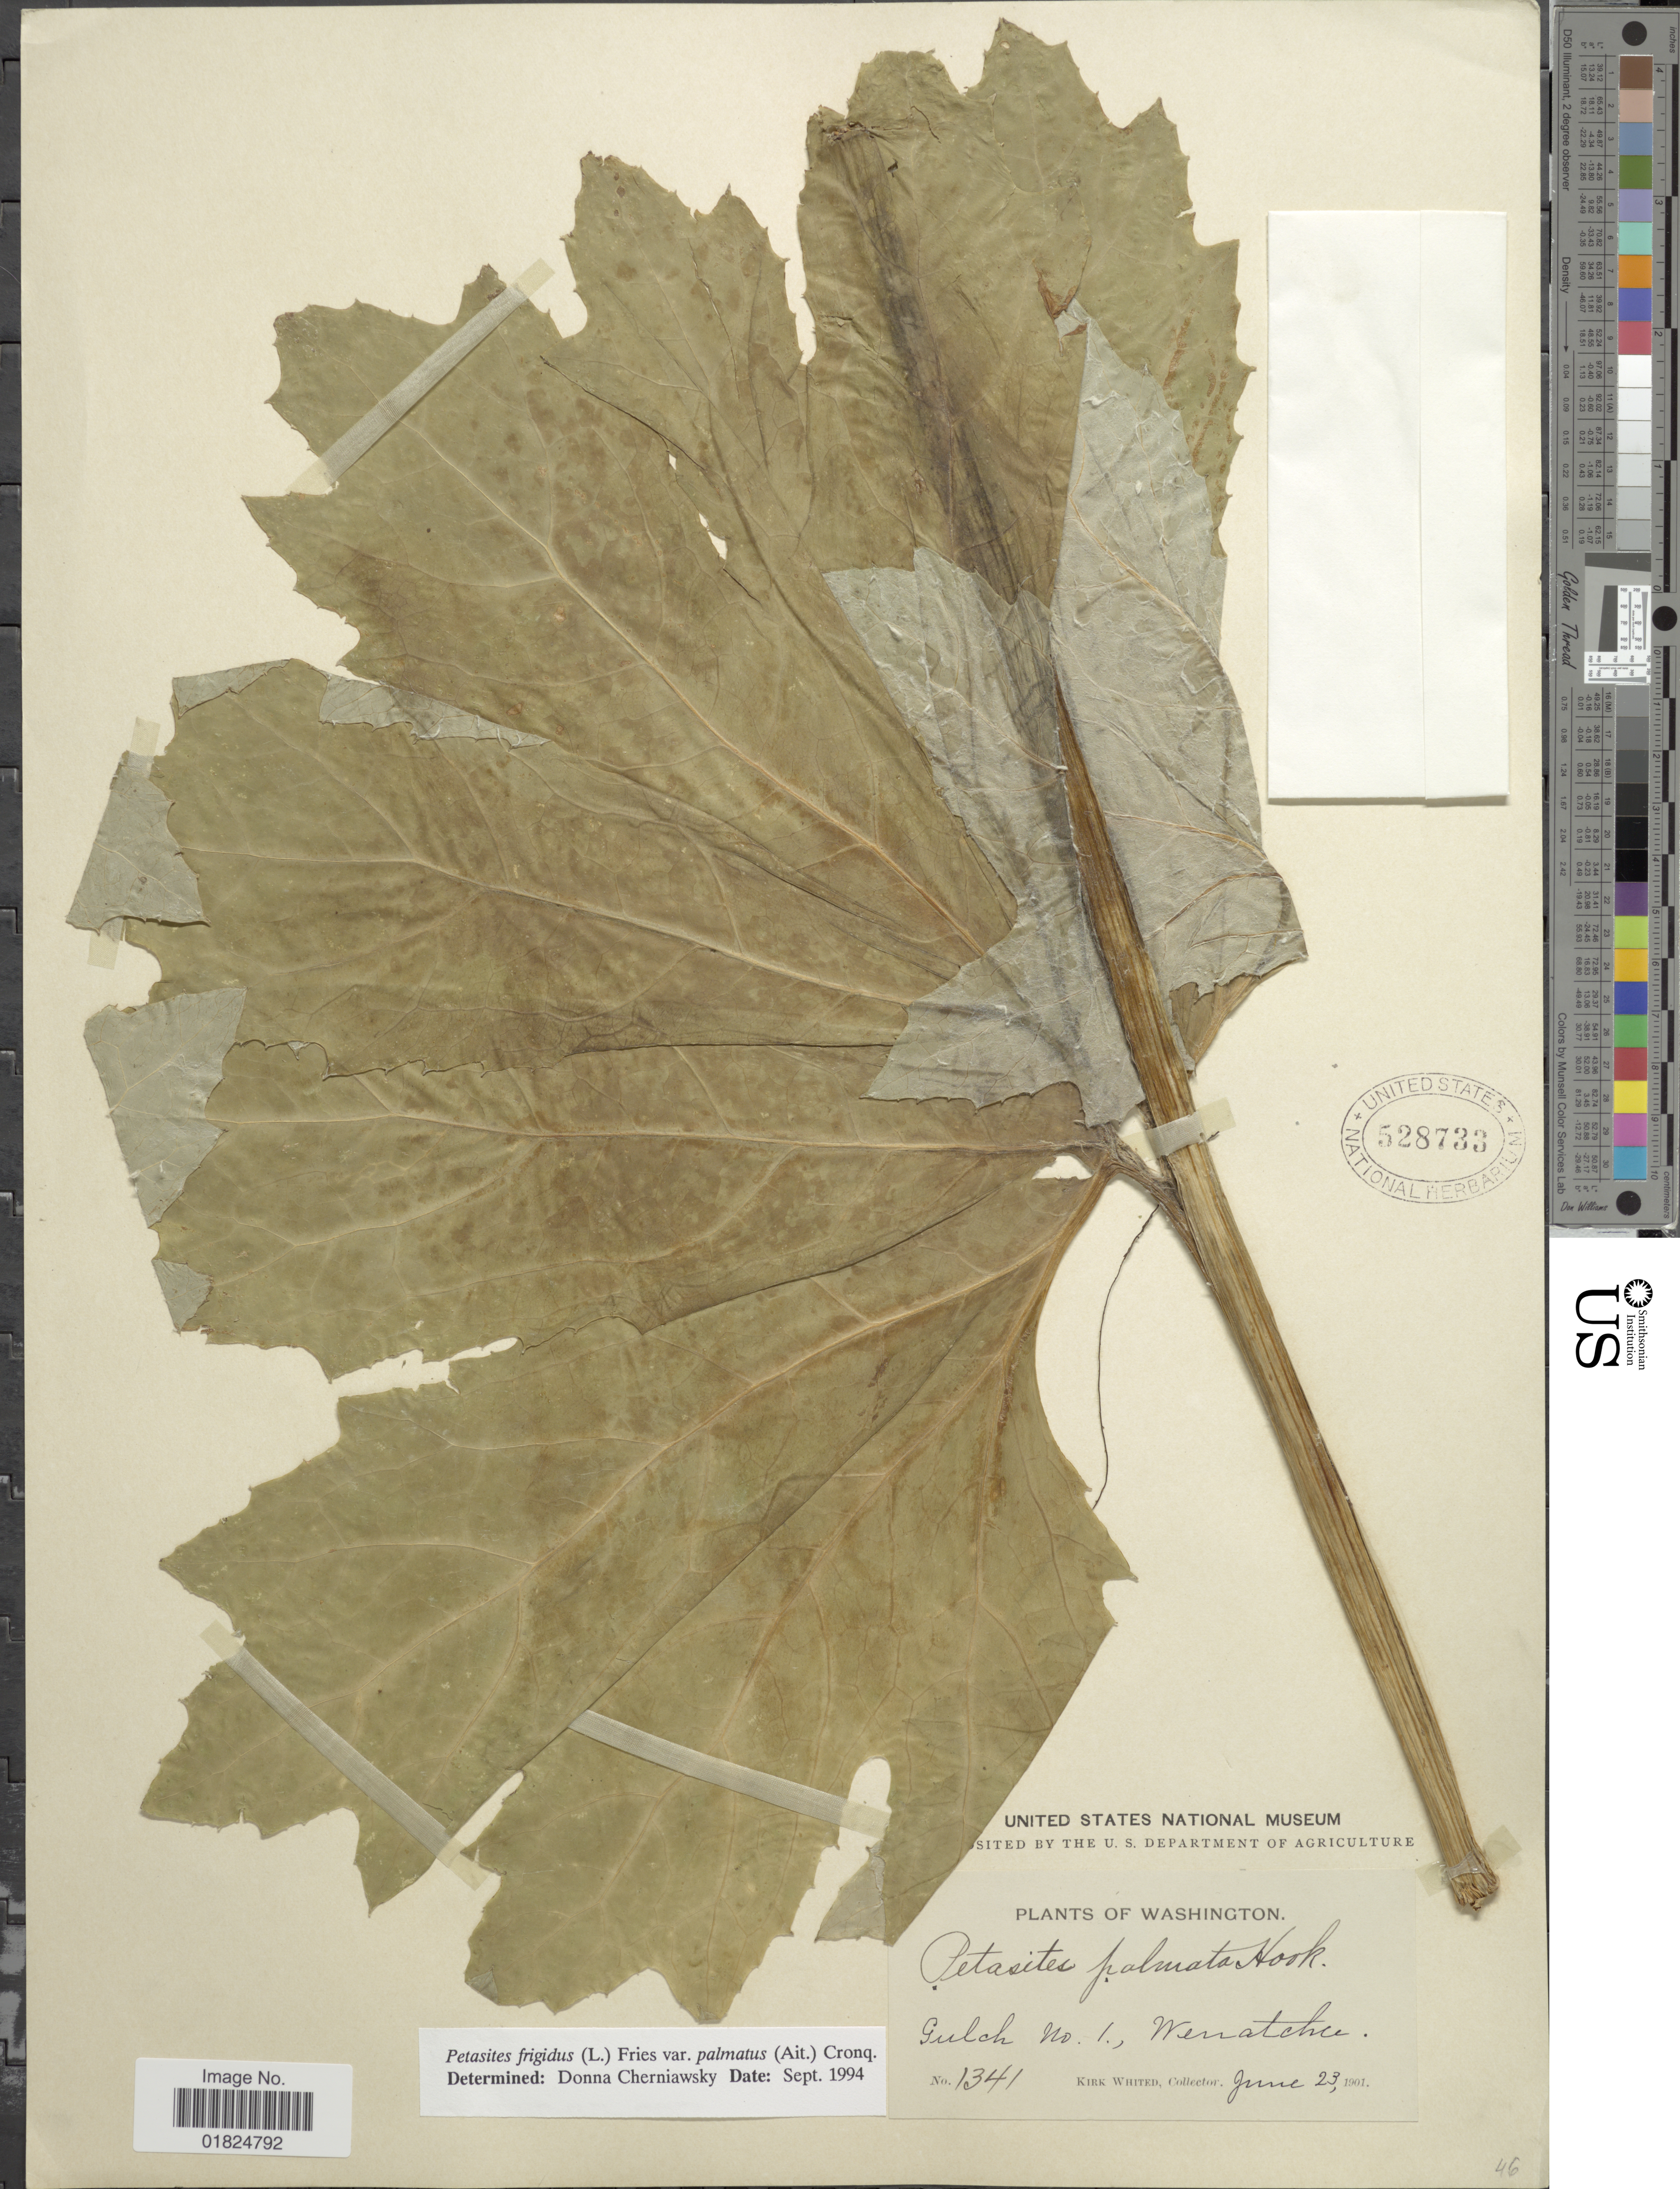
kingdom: Plantae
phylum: Tracheophyta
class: Magnoliopsida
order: Asterales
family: Asteraceae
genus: Petasites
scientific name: Petasites frigidus var. palmatus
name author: (Aiton) Cody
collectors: K. Whited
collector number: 1341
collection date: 1901-06-23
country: United States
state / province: Washington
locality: Gulch no. 1., Wenatchu. Washington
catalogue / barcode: US 528733